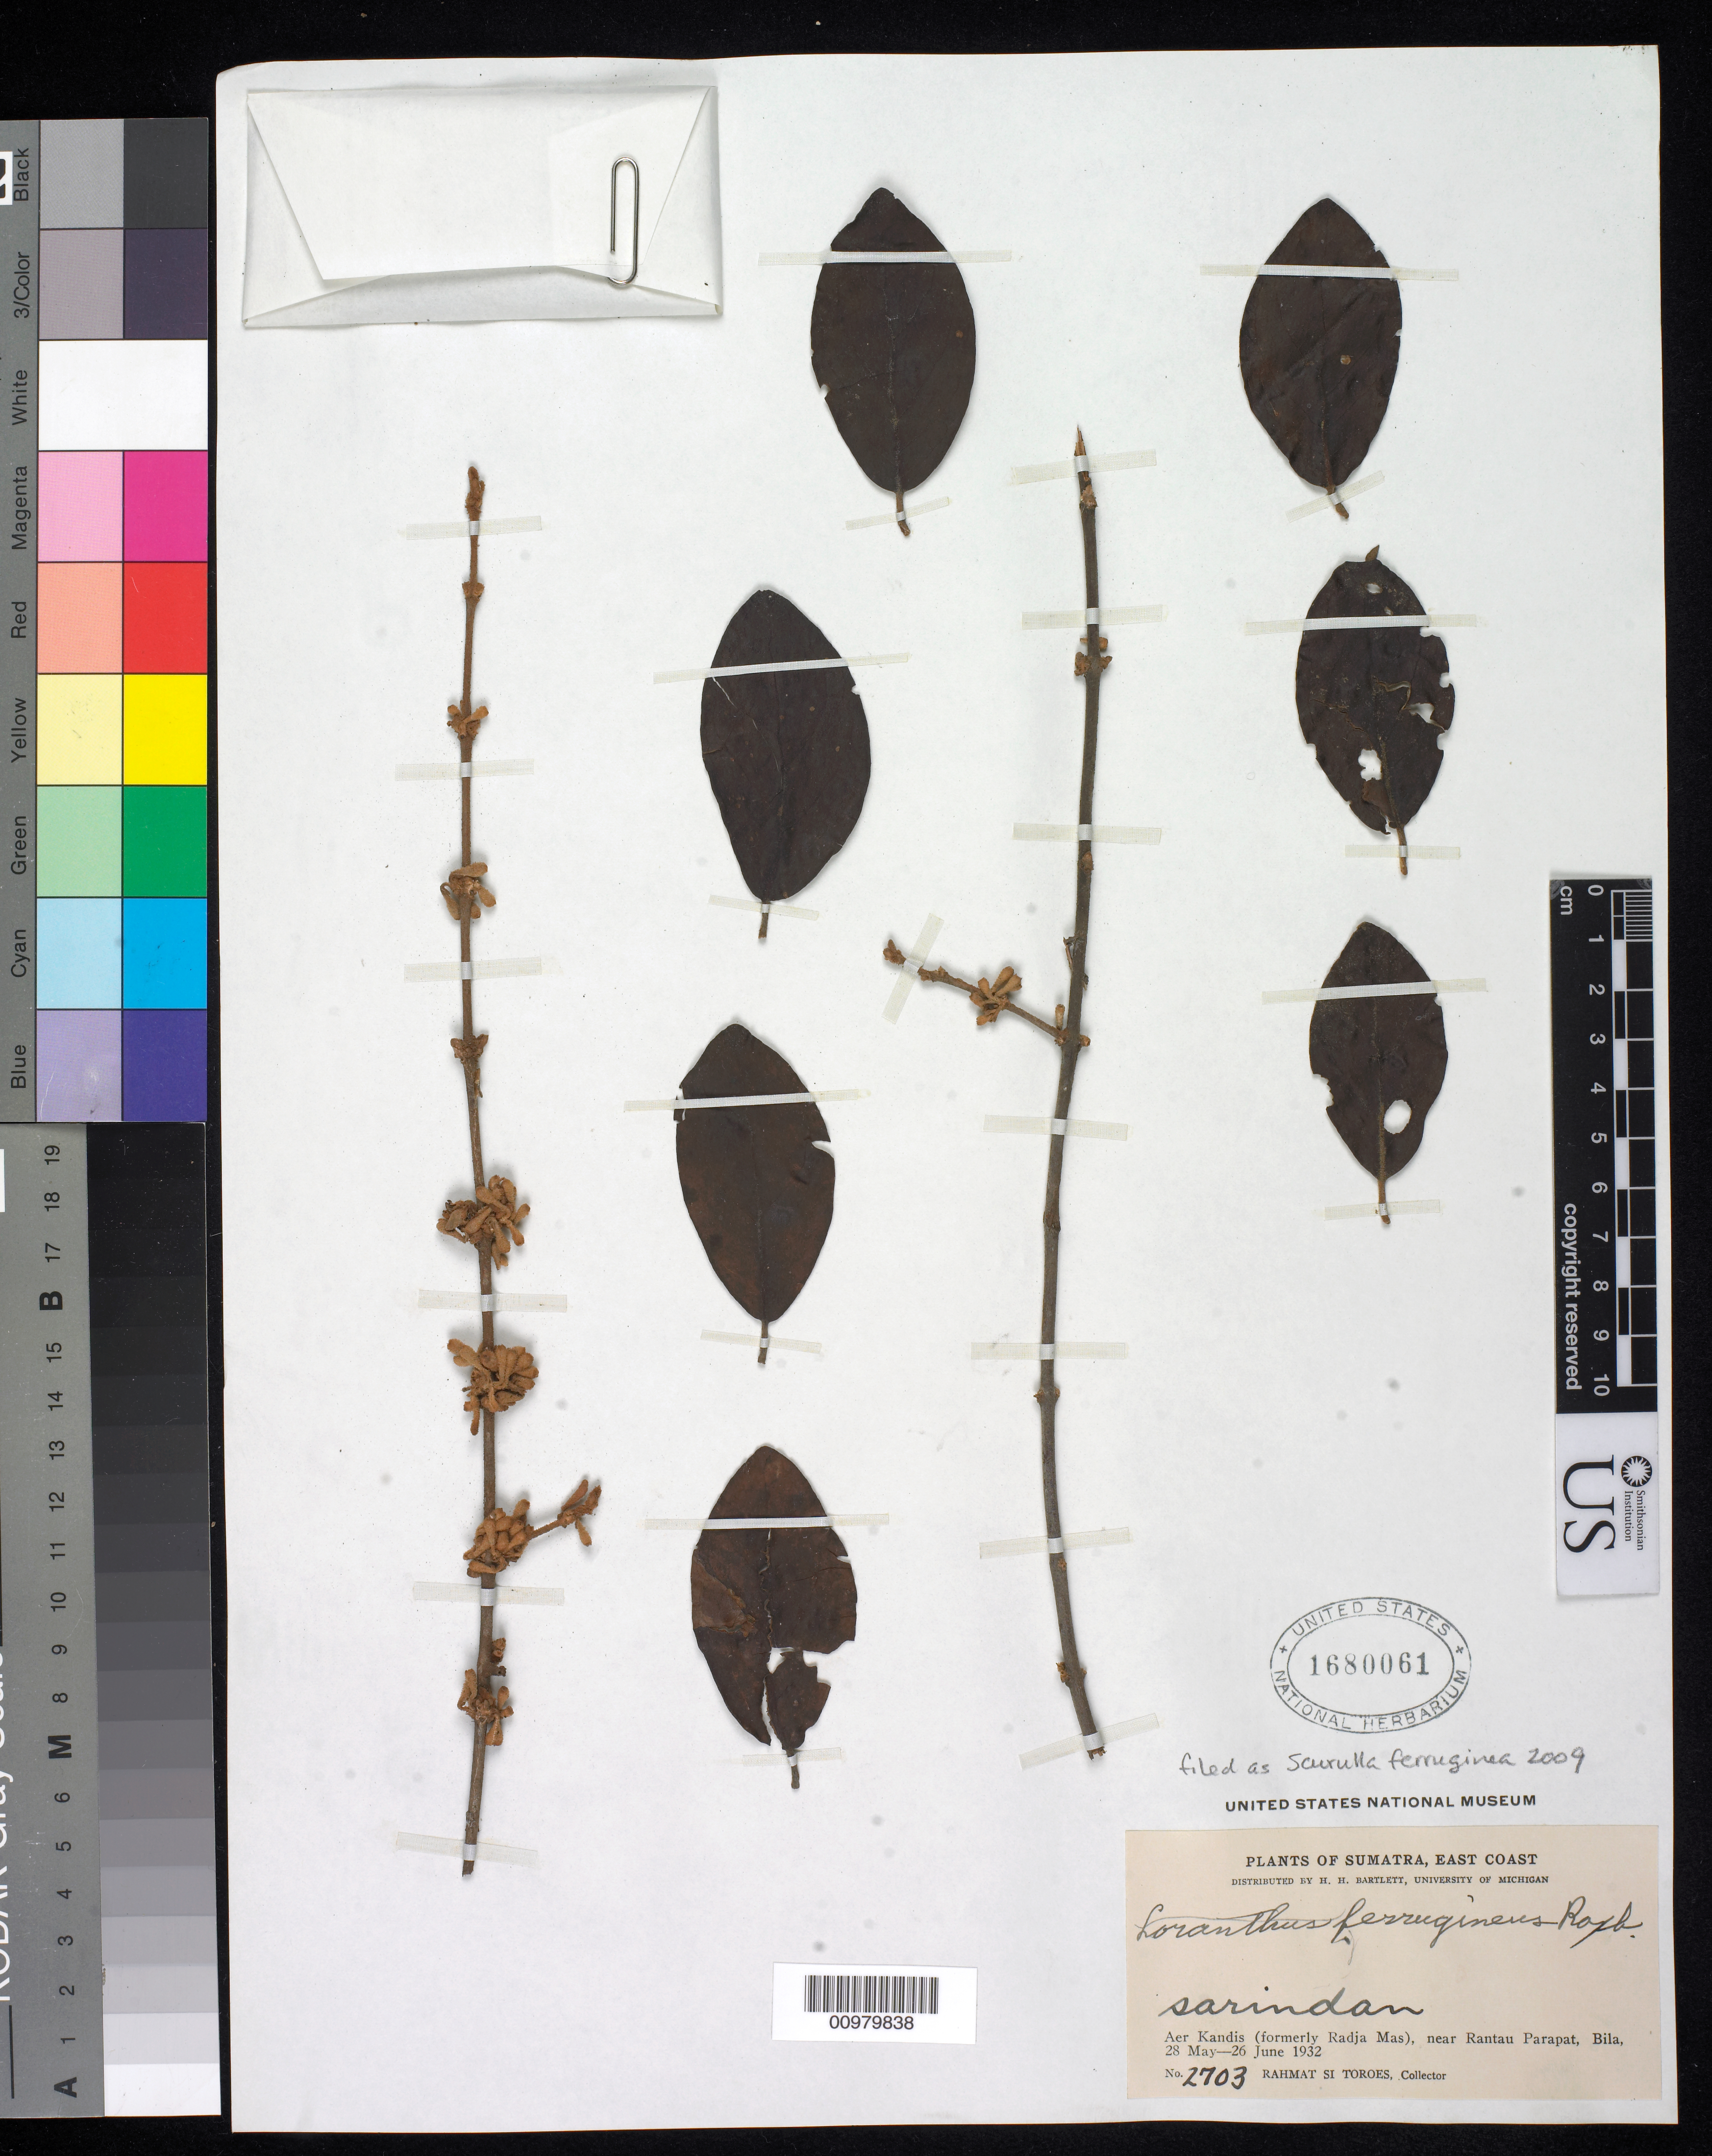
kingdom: Plantae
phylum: Tracheophyta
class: Magnoliopsida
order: Santalales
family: Loranthaceae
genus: Scurrula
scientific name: Scurrula ferruginea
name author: (Jack) Danser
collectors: Rahmat Si Boeea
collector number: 2703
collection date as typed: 28 May 1932 to 26 Jun 1932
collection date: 1932-05-28/1932-06-26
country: Indonesia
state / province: Sumatra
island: Sumatra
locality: East Coast, Bila, Aer Kandis (formerly Radja Mas), near Rantau Parapat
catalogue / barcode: US 1680061